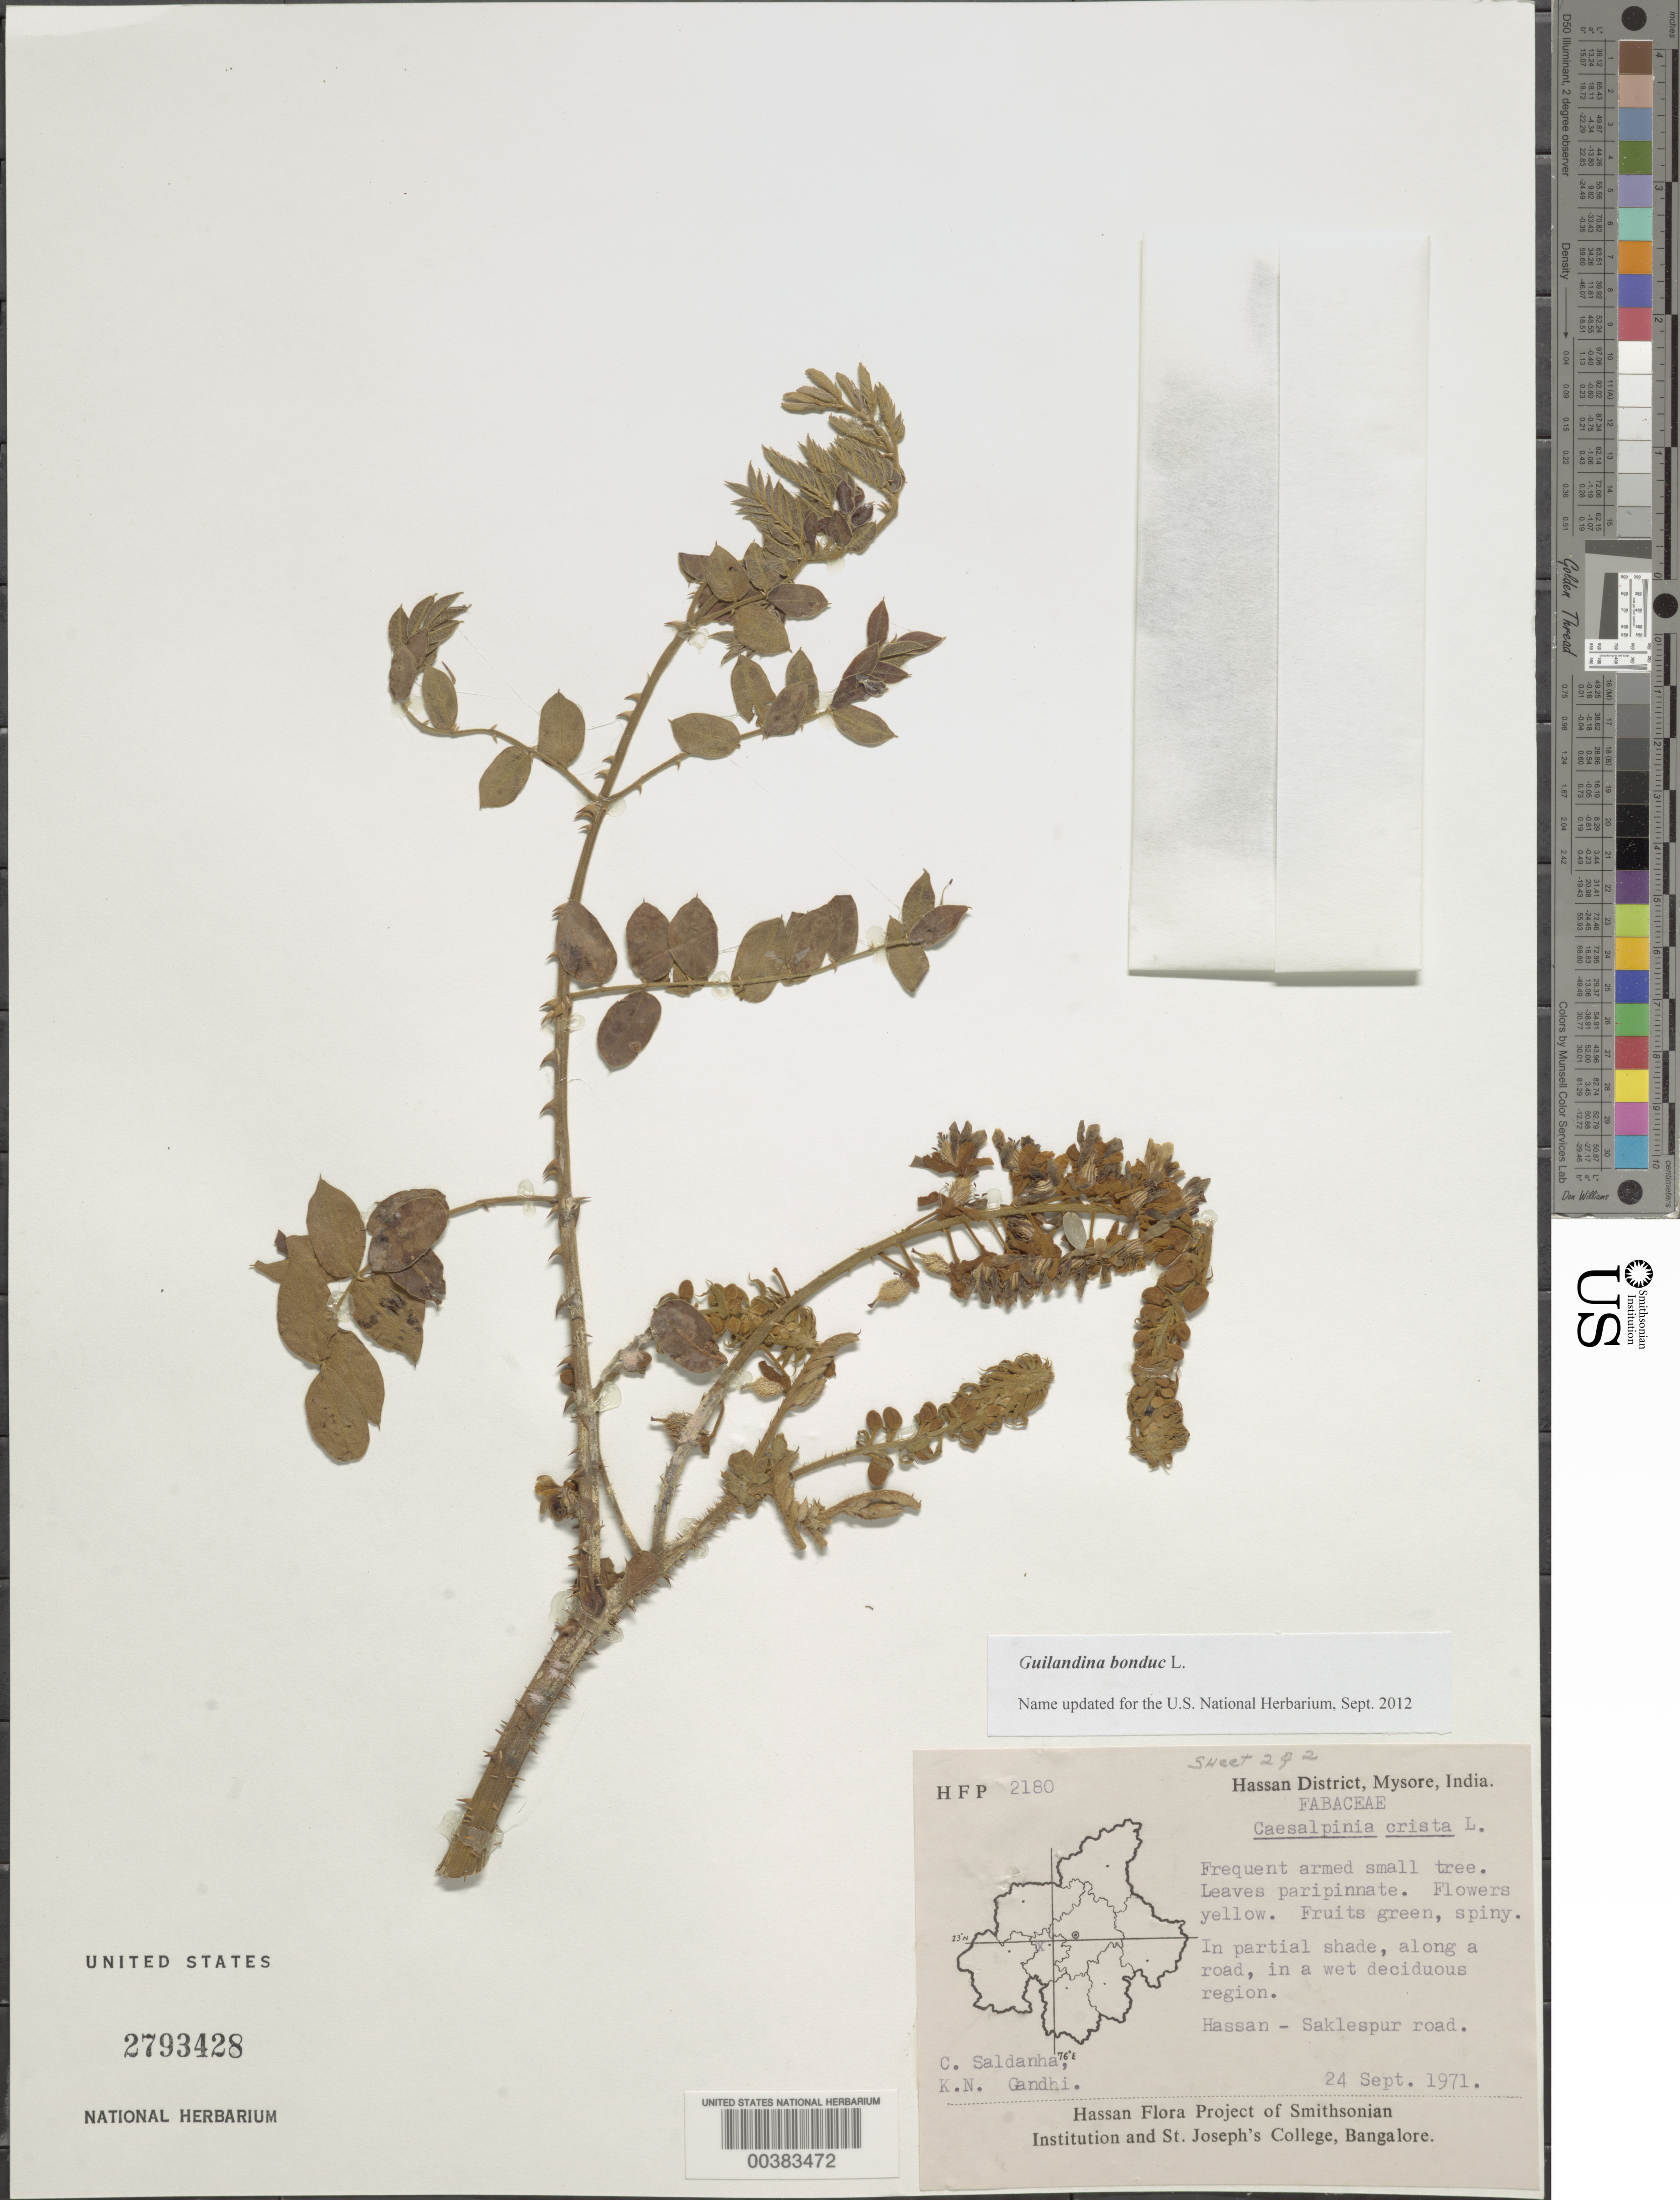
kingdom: Plantae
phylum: Tracheophyta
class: Magnoliopsida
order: Fabales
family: Fabaceae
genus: Guilandina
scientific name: Guilandina bonduc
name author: L.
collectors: C. J. Saldanha & K. N. Gandhi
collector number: Hfp 2180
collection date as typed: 24 Sep 1971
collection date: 1971-09-24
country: India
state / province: Karnataka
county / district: Hassan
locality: Hassan-Saklespur road, Mysore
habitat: In partial shade, along a road, in a wet deciduous region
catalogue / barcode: US 2793428